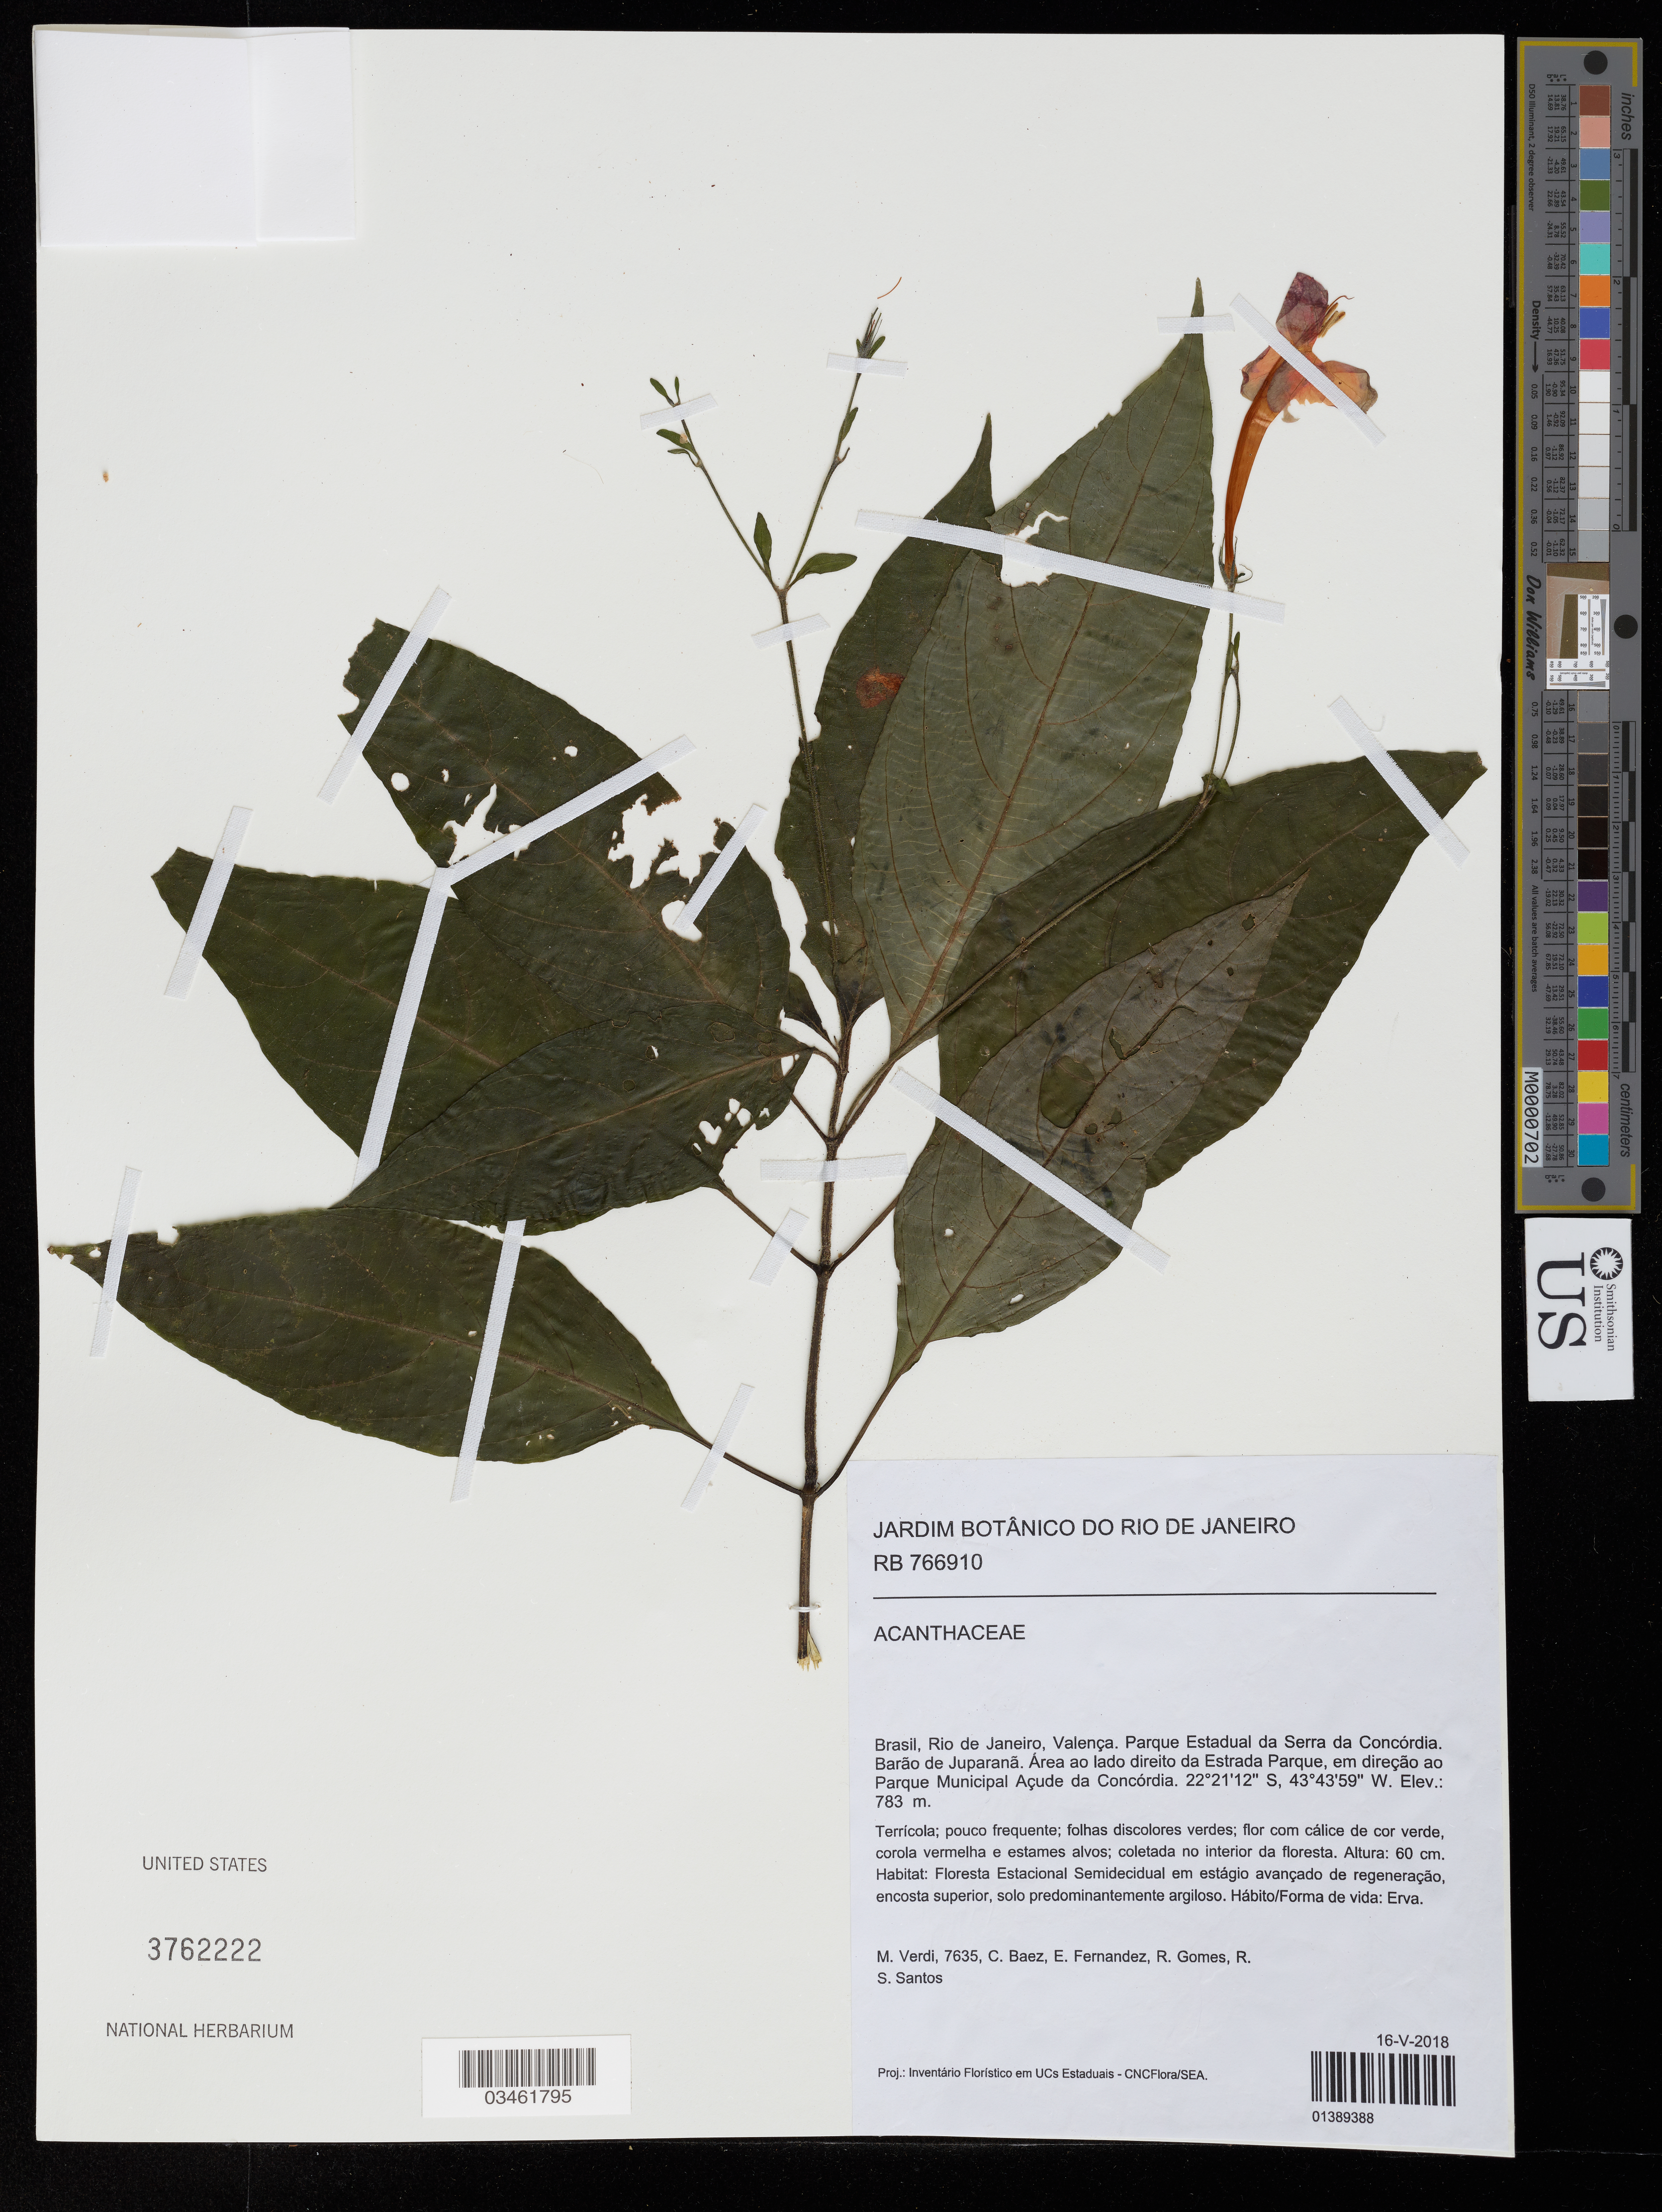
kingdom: Plantae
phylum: Tracheophyta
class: Magnoliopsida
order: Lamiales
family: Acanthaceae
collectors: M. Verdi, C. Baez, E. Fernandez, R. Gomes & R. S. Santos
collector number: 7635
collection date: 2018-05-16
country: Brazil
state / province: Rio de Janeiro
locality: Valença. Parque Estadual da Serra da Concórdia. Barão de Juparanã. Área ao lado direito da Estrada Parque, em direção ao Parque Municipal Açude da Concórdia.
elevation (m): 783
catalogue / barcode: US 3762222